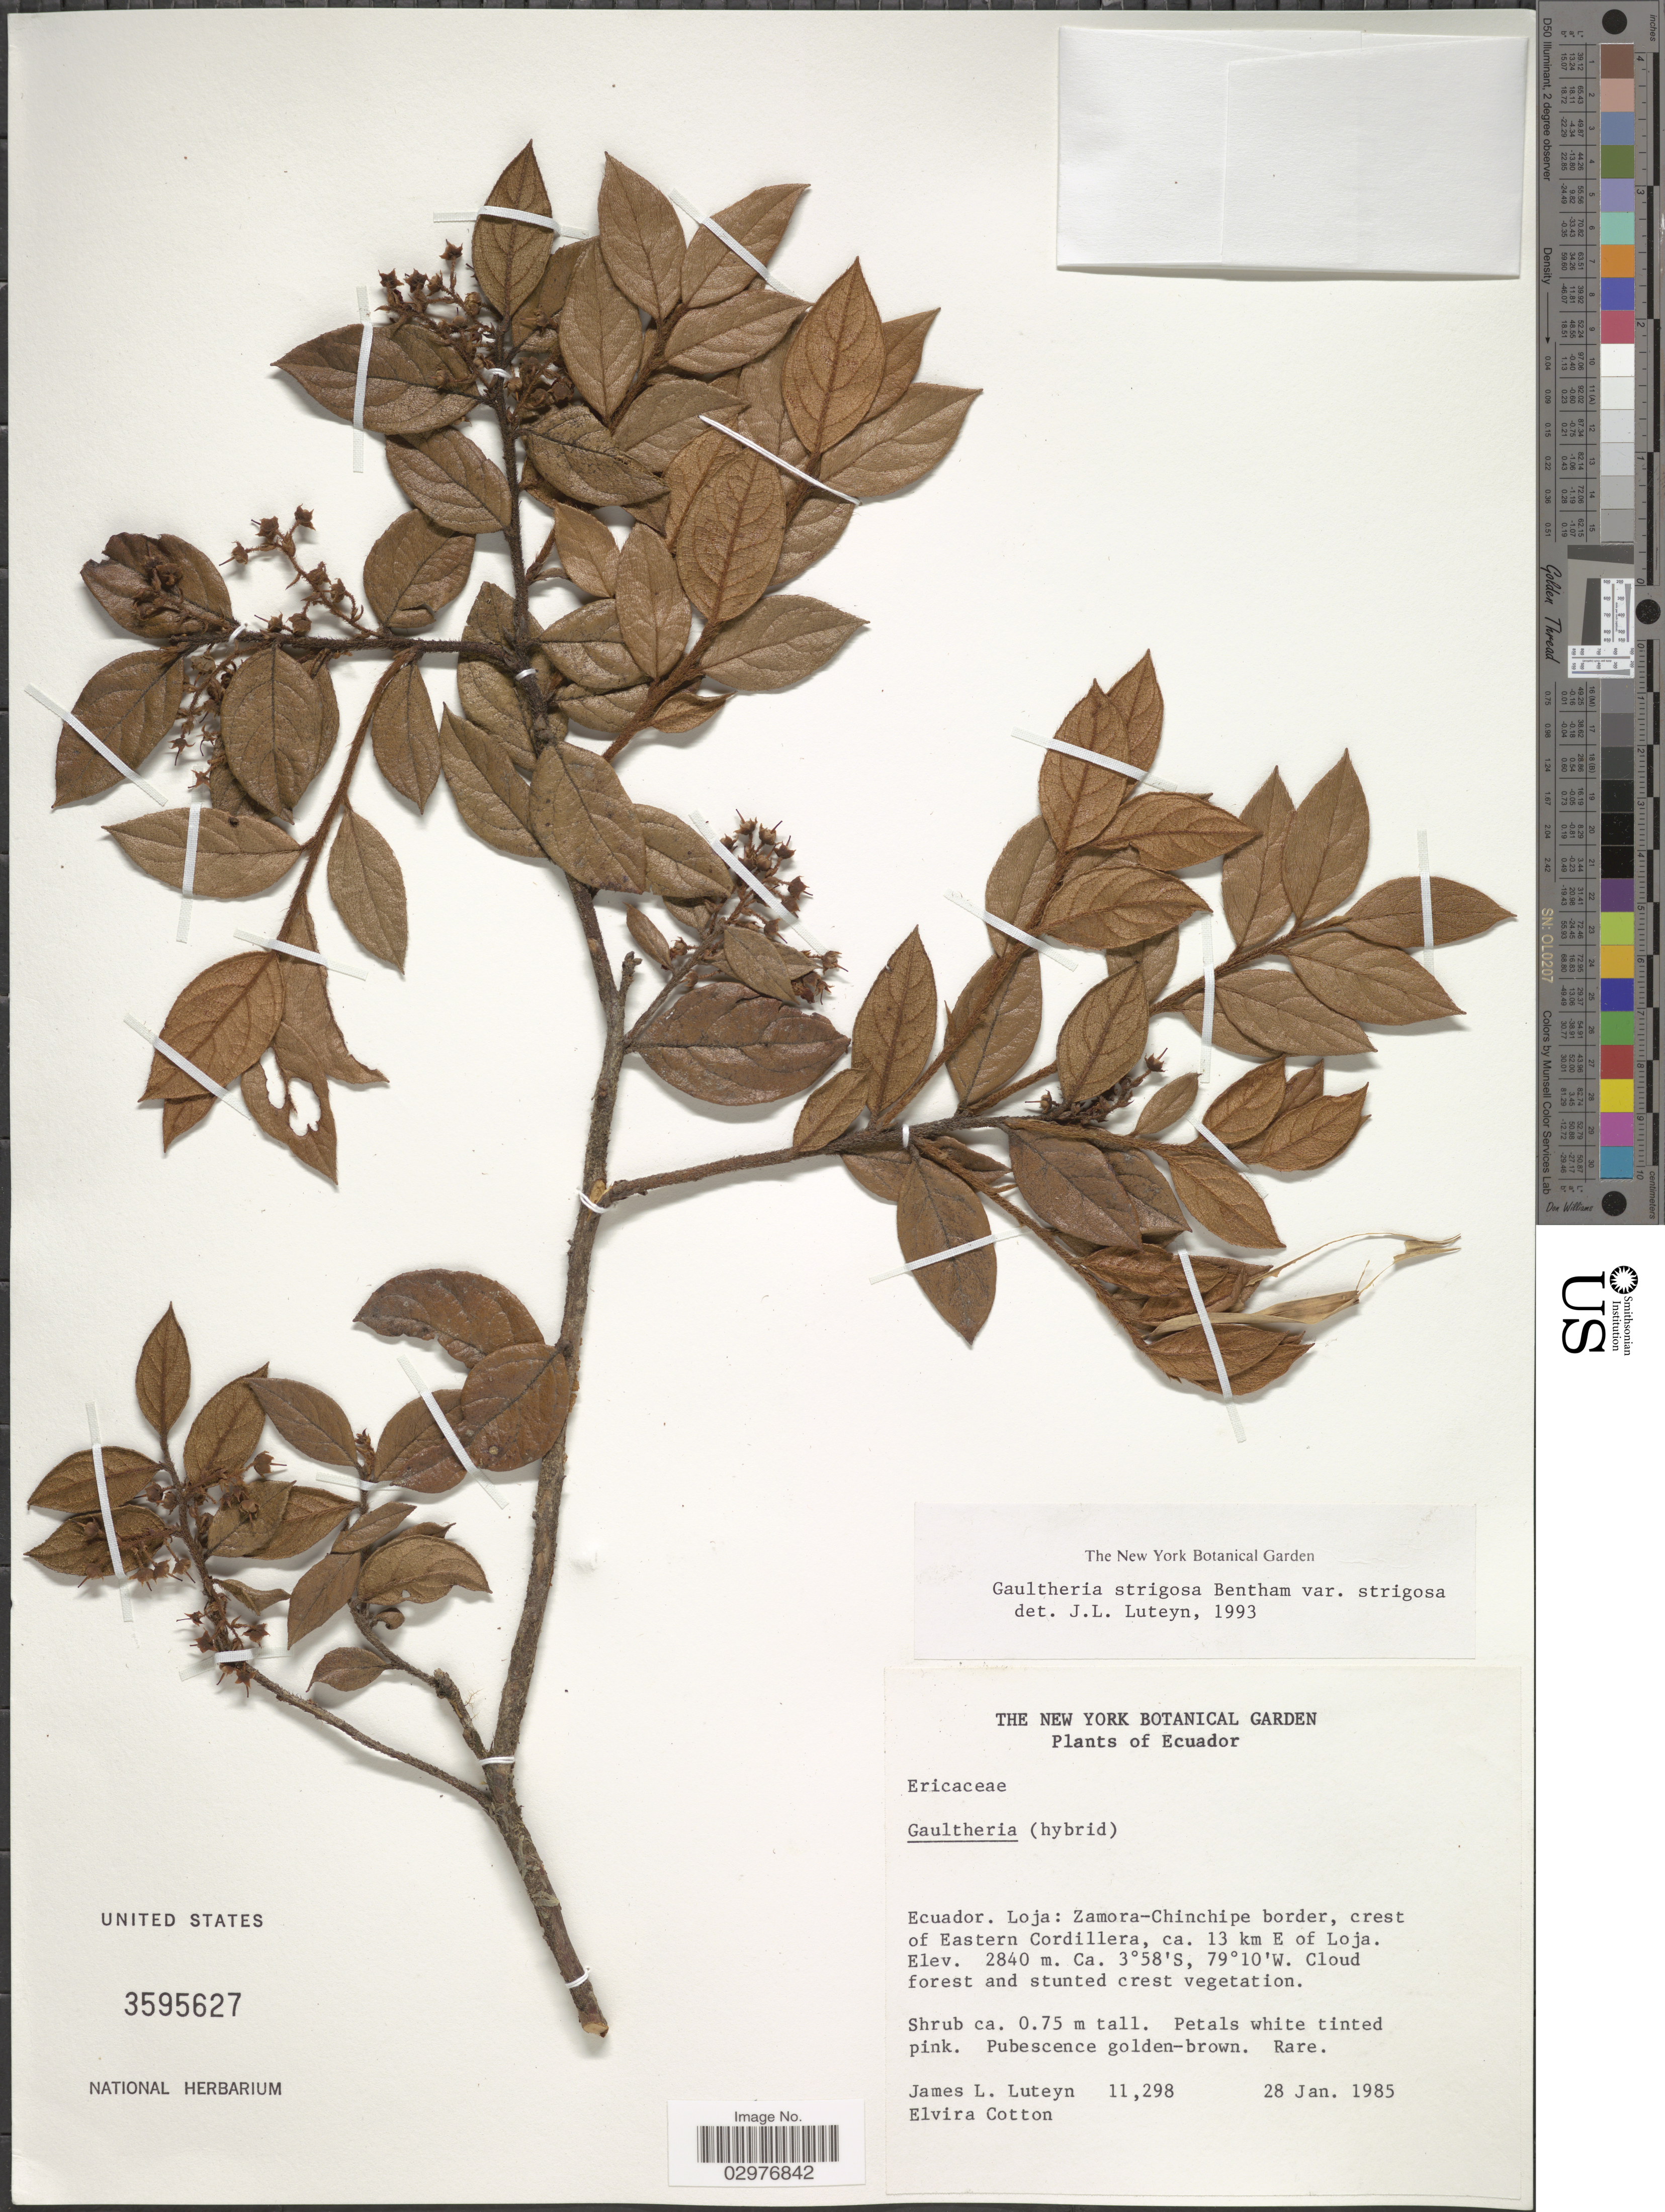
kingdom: Plantae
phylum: Tracheophyta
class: Magnoliopsida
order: Ericales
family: Ericaceae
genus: Gaultheria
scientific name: Gaultheria strigosa var. strigosa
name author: Benth.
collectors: J. L. Luteyn & E. Cotton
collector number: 11298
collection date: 1985-01-28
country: Ecuador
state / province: Loja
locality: Zamora-Chinchipe border, crest of Eastern Cordillera, ca. 13 km E of Loja.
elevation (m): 2840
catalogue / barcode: US 3595627